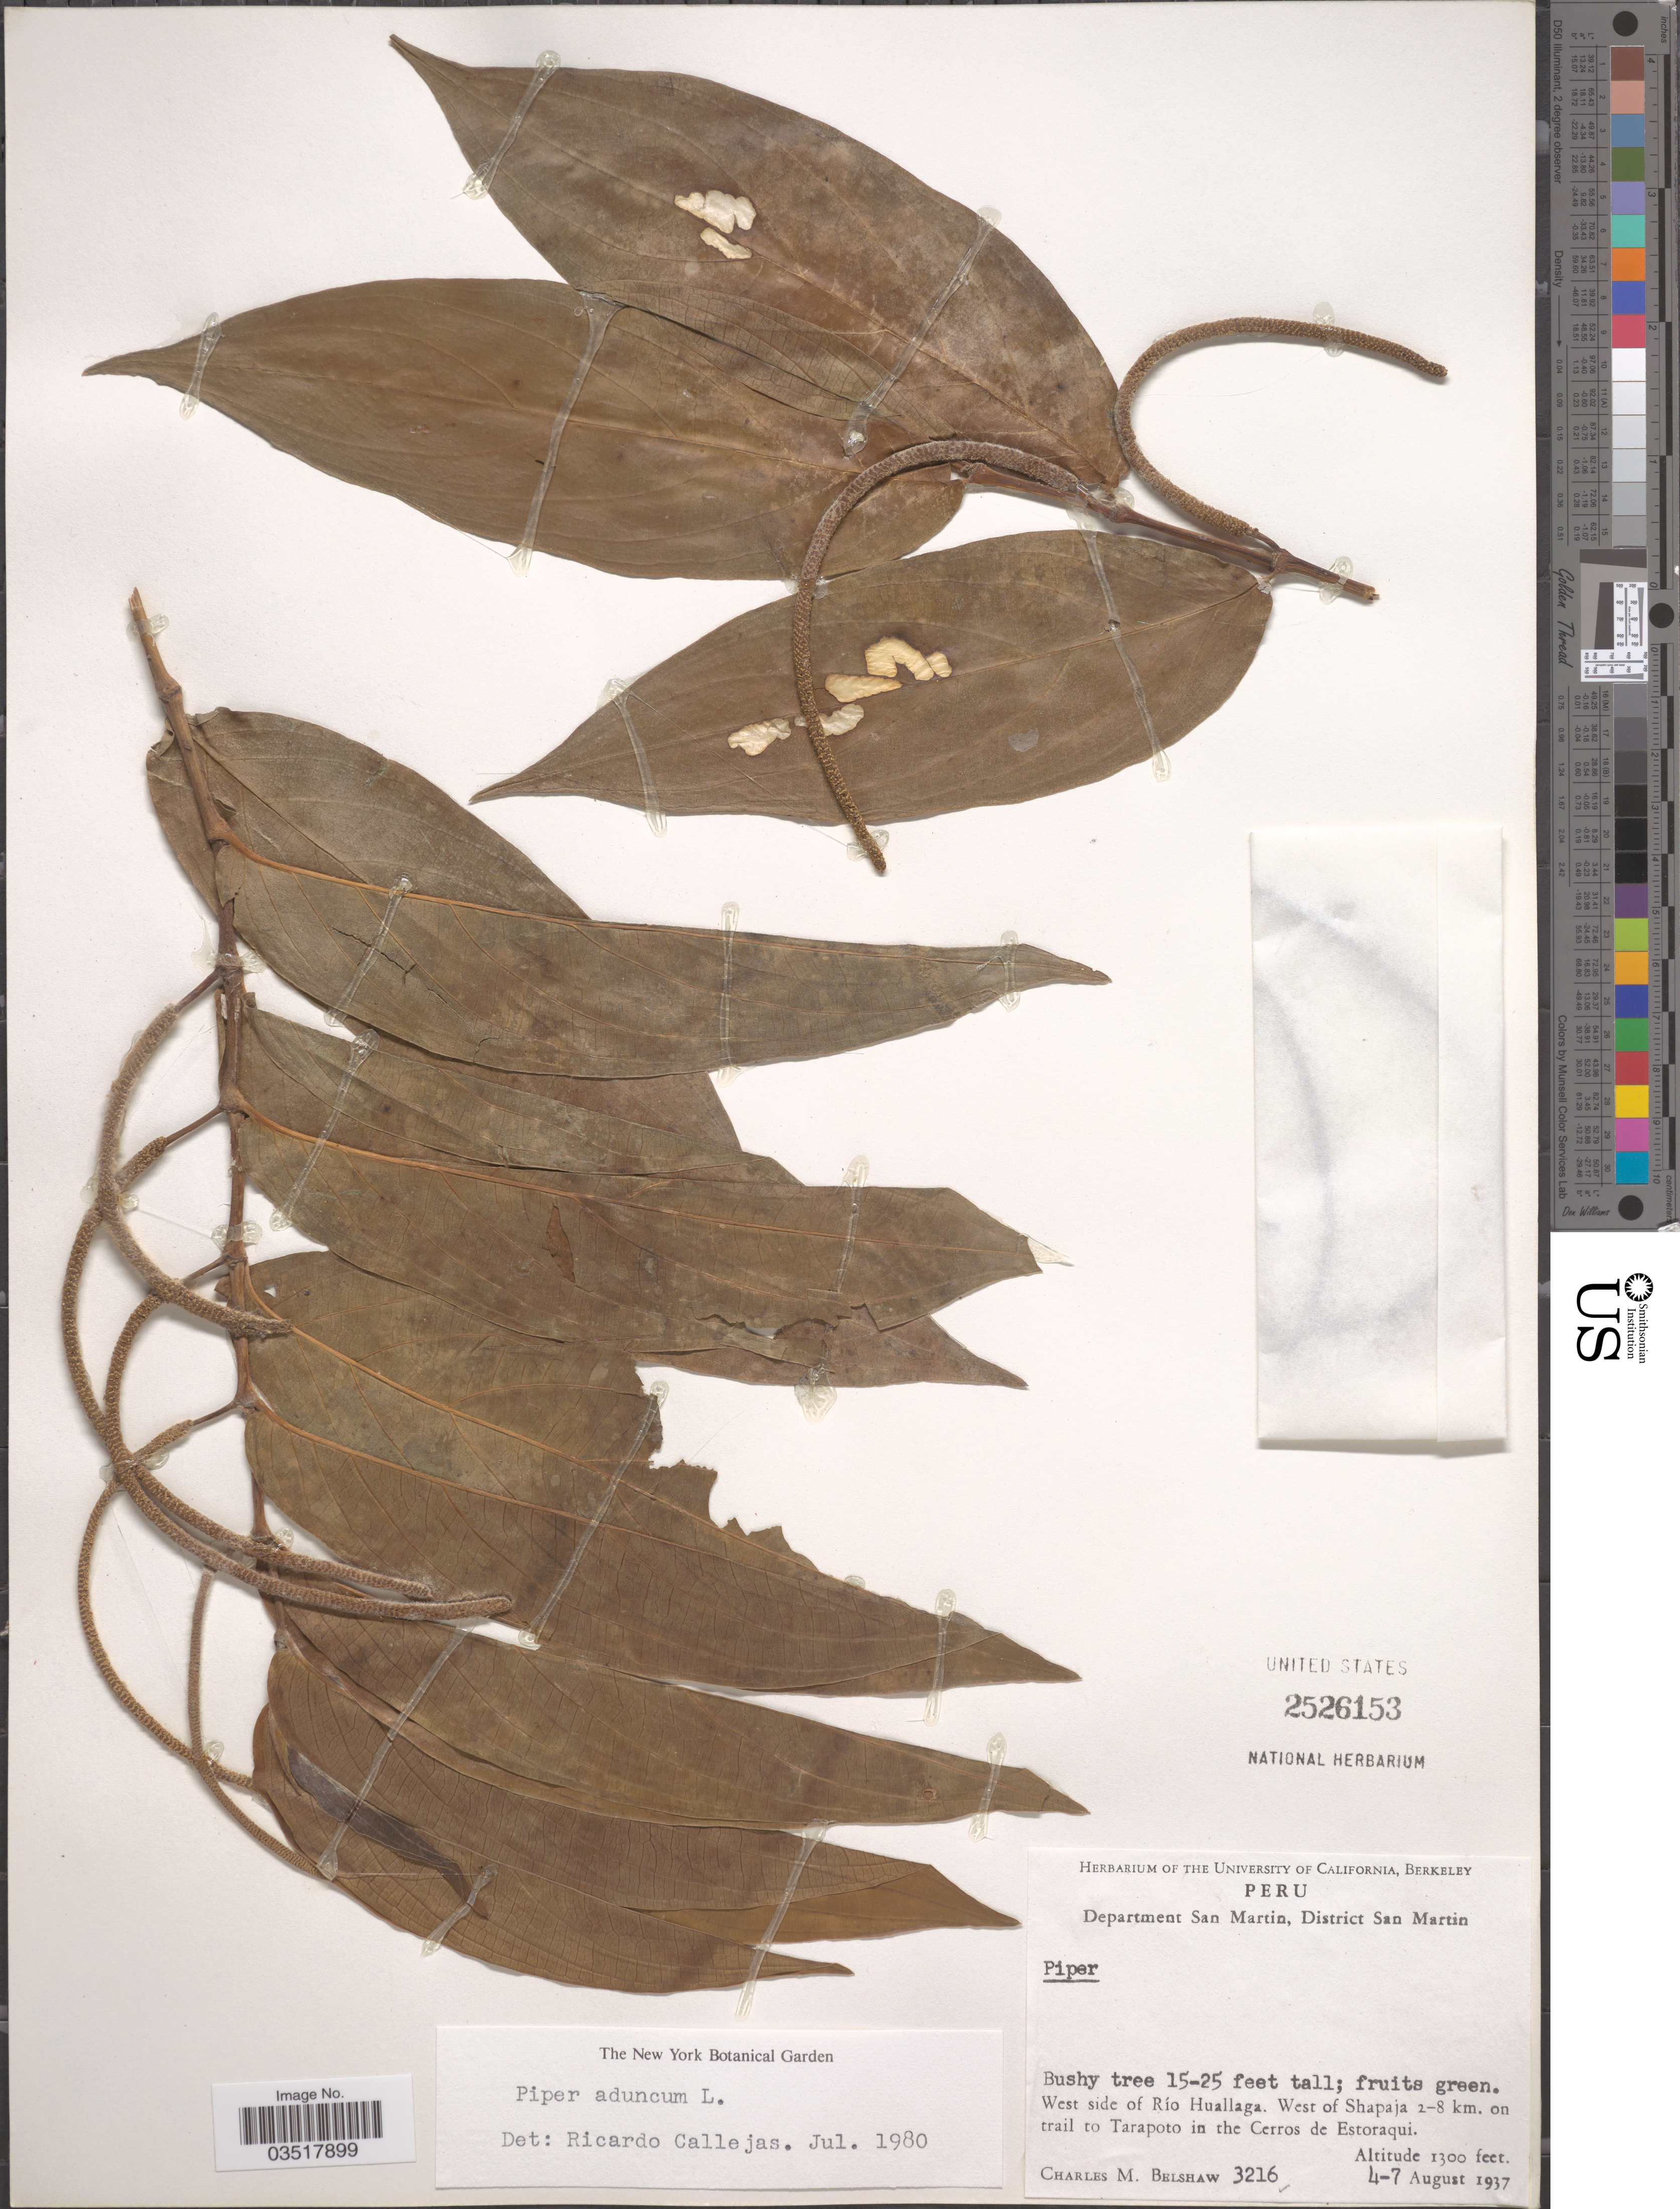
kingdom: Plantae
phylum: Tracheophyta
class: Magnoliopsida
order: Piperales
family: Piperaceae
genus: Piper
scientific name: Piper aduncum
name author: L.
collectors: C. Shaw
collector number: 3216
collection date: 1937-08-04/1937-08-07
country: Peru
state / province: San Martín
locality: Department San Martin, District San Martin. West side of Río Huallaga. West of Shapaja 2-8 km. on trail to Tarapoto in the Cerros de Estoraqui.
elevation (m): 396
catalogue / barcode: US 2526153